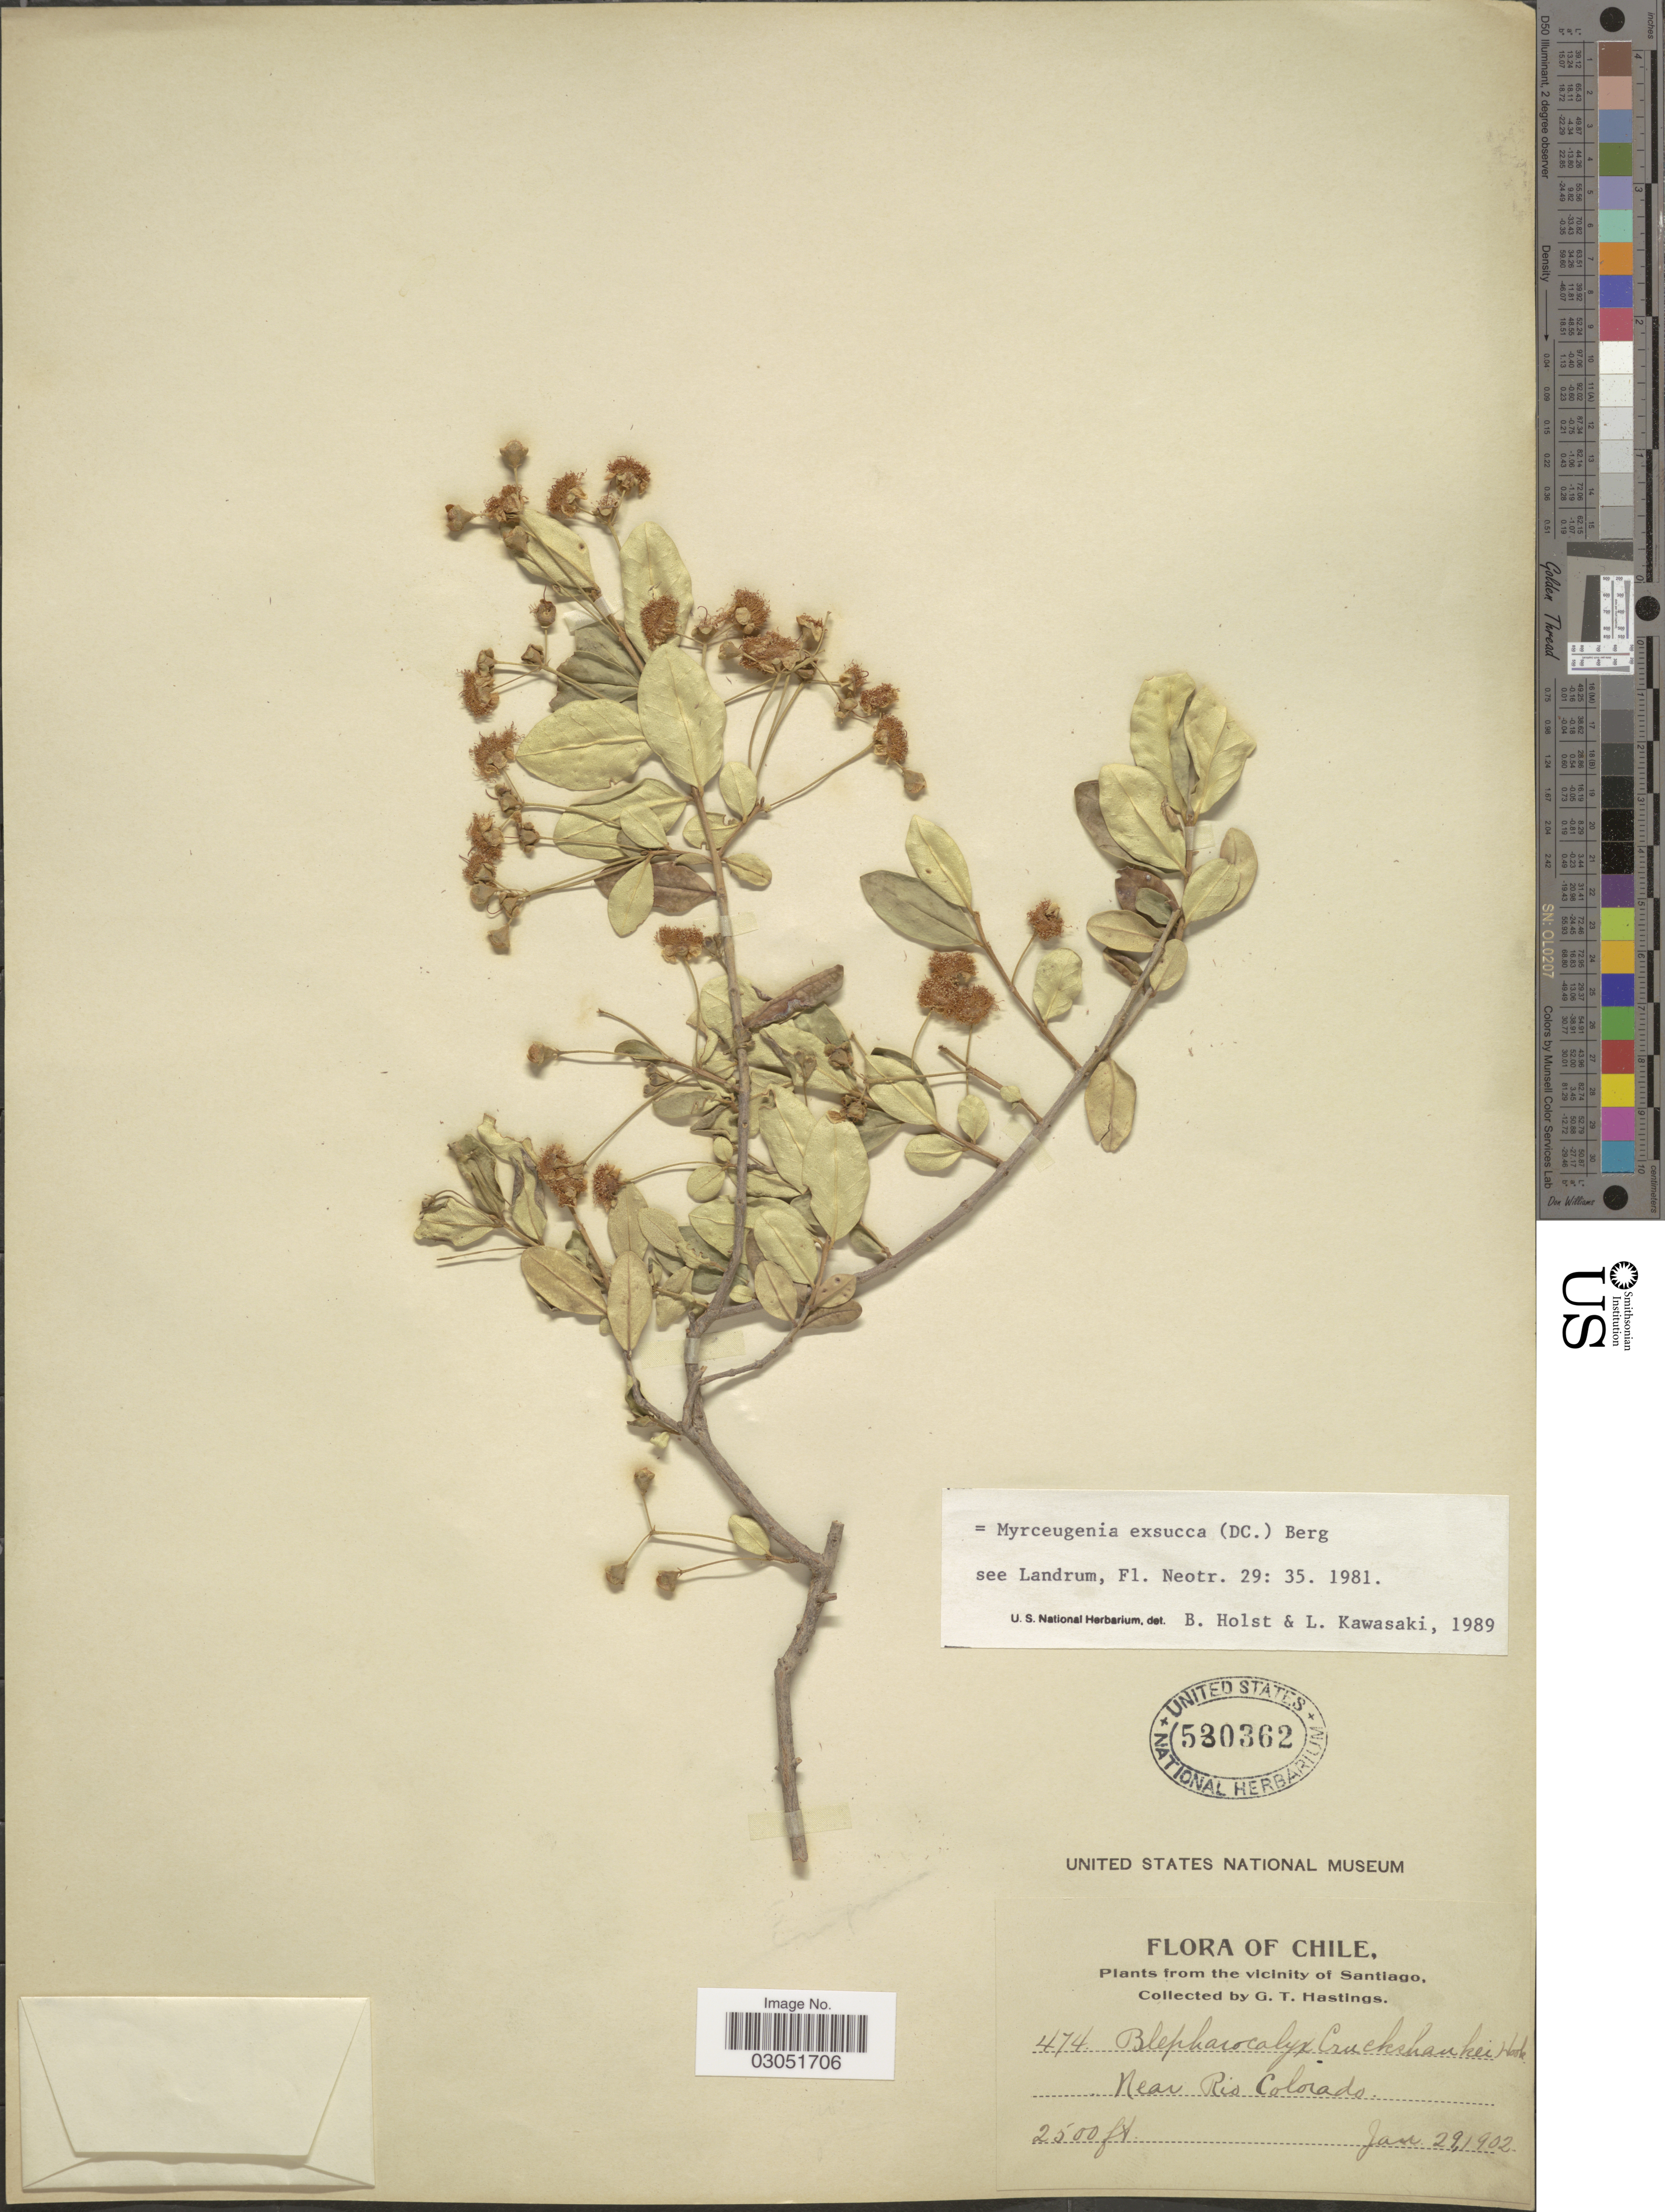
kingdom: Plantae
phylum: Tracheophyta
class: Magnoliopsida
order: Myrtales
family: Myrtaceae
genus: Myrceugenia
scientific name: Myrceugenia exsucca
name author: (DC.) O. Berg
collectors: G. Hastings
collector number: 474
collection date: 1902-01-29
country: Chile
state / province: Región Metropolitana (RM)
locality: The vicinity of Santiago. Near Rio Colorado.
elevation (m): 762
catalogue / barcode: US 530362